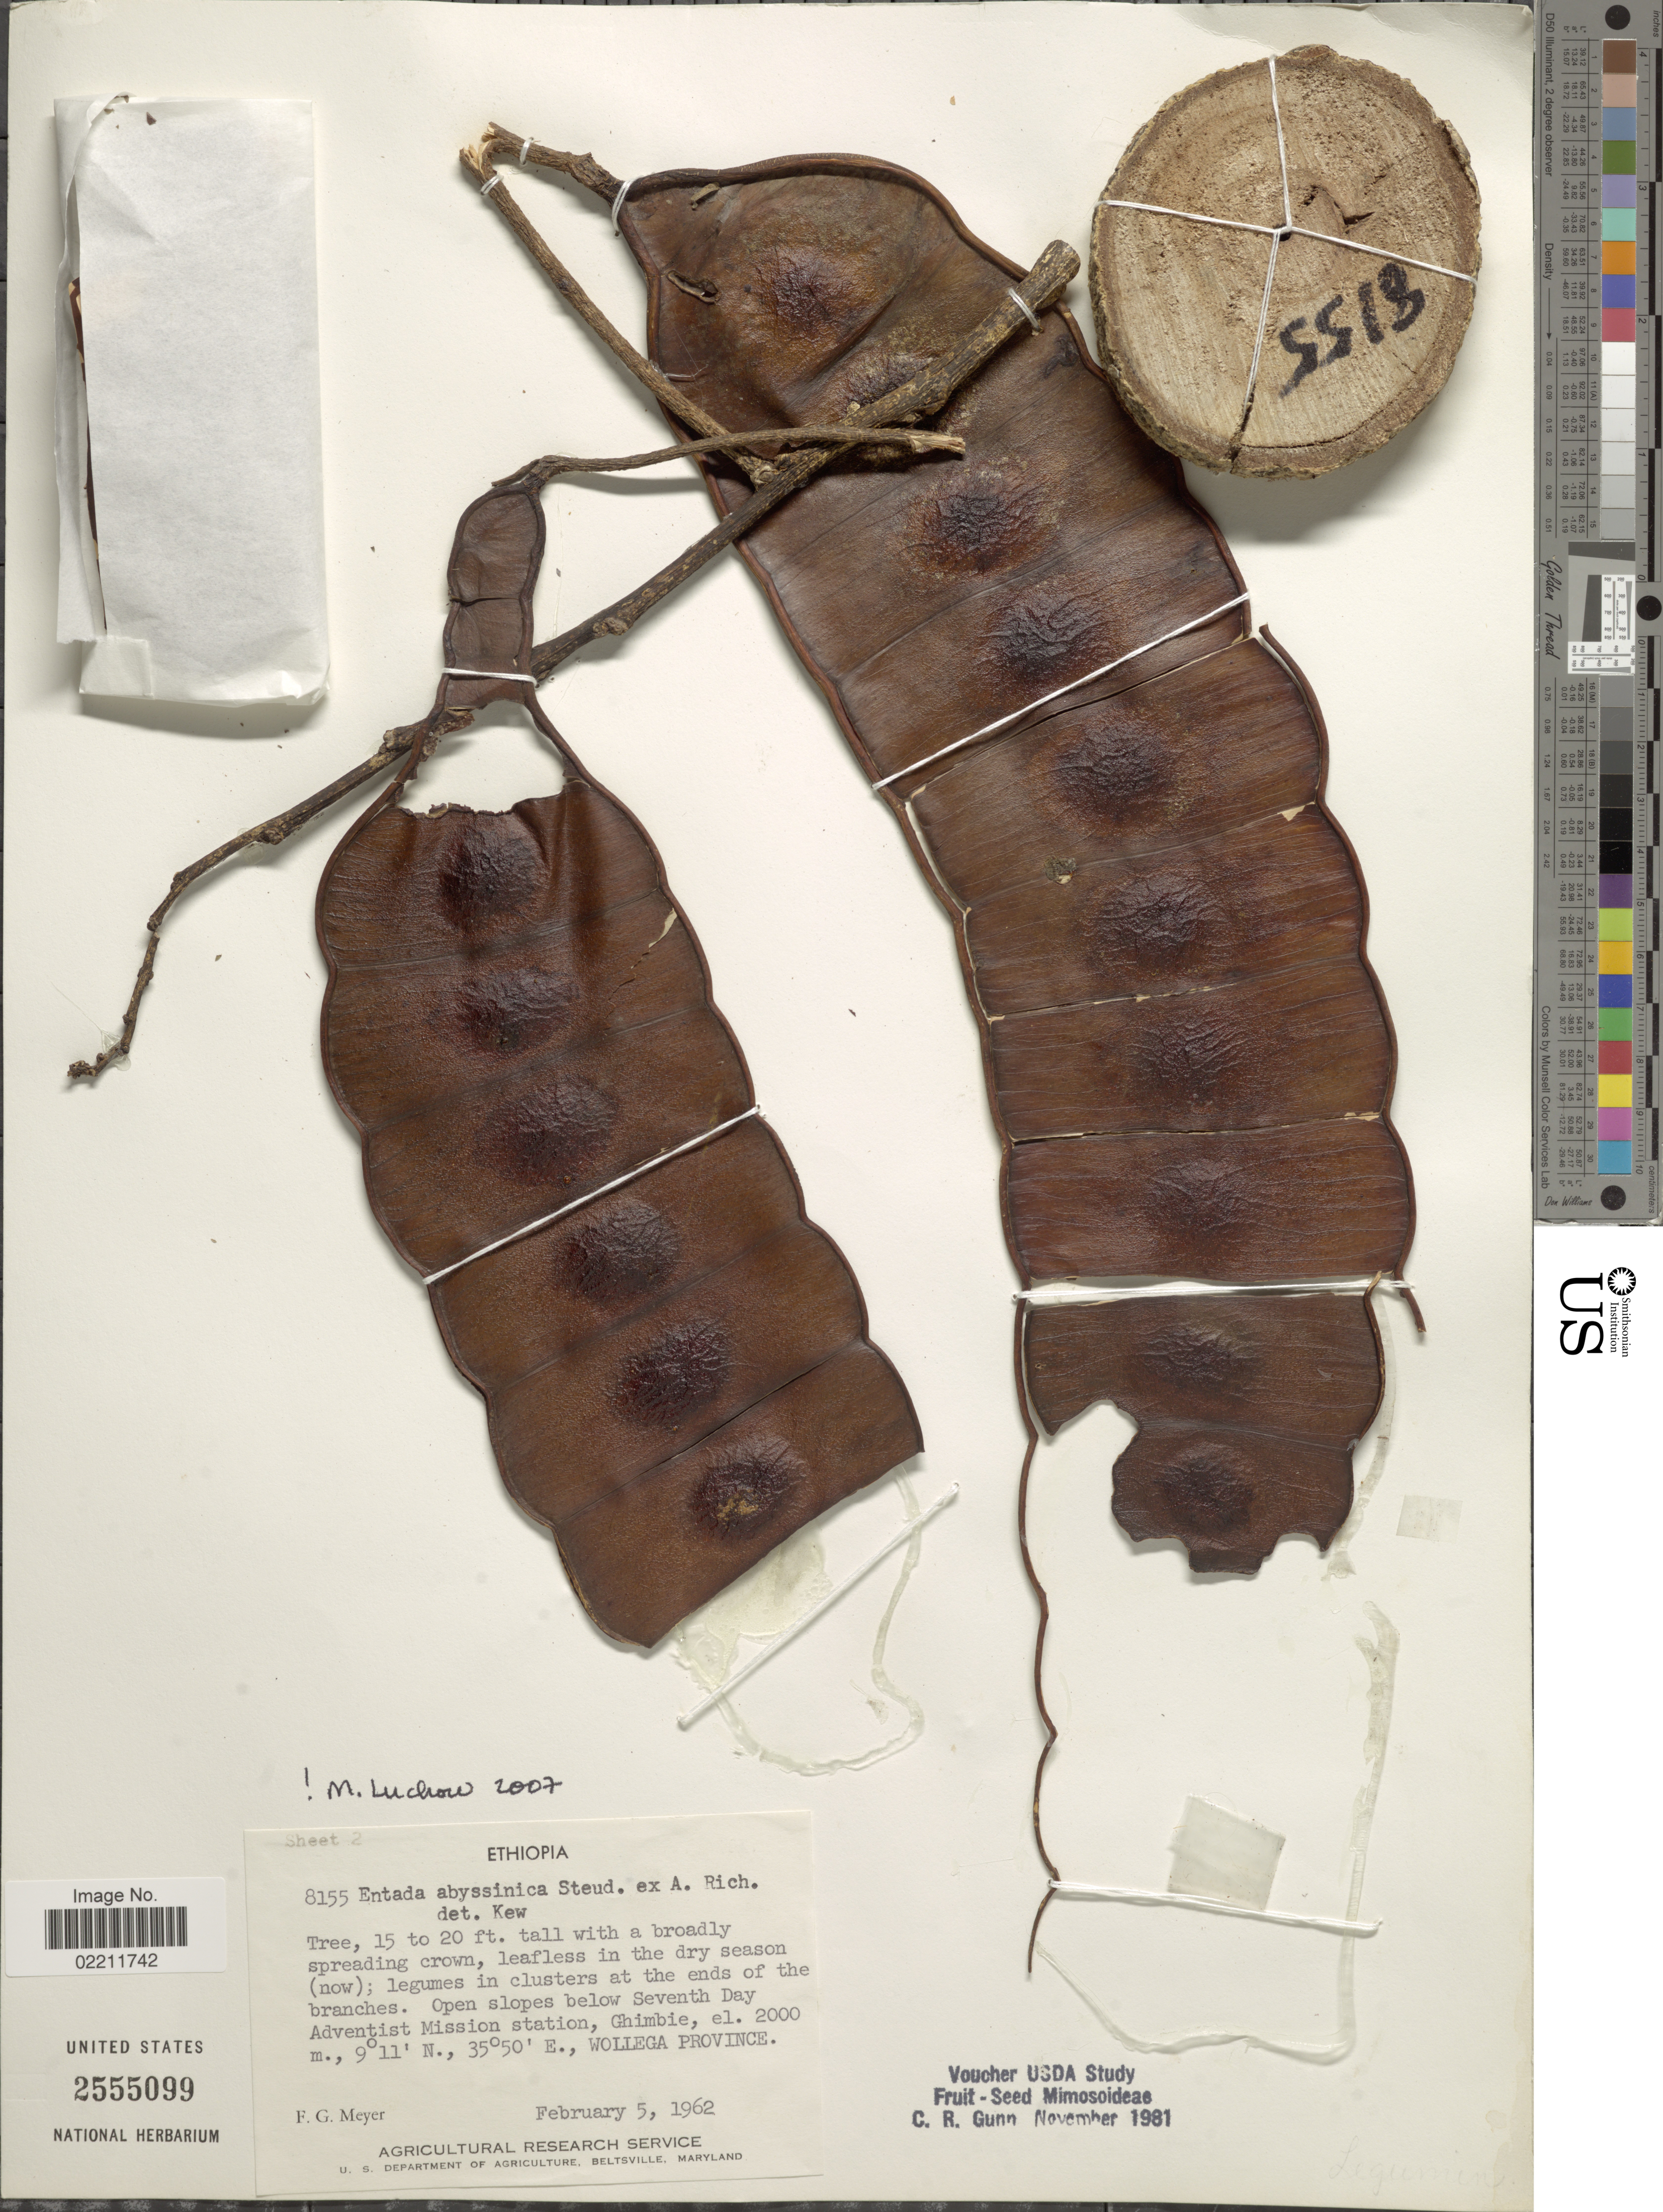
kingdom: Plantae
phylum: Tracheophyta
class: Magnoliopsida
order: Fabales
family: Fabaceae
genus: Entada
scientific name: Entada abyssinica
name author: Steud. ex A. Rich.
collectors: F. G. Meyer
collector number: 8155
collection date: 1962-02-05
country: Ethiopia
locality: Open slopes below Seventh Day Adventist Mission Station, Chimbie. Wollega Province.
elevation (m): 2000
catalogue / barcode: US 2555099